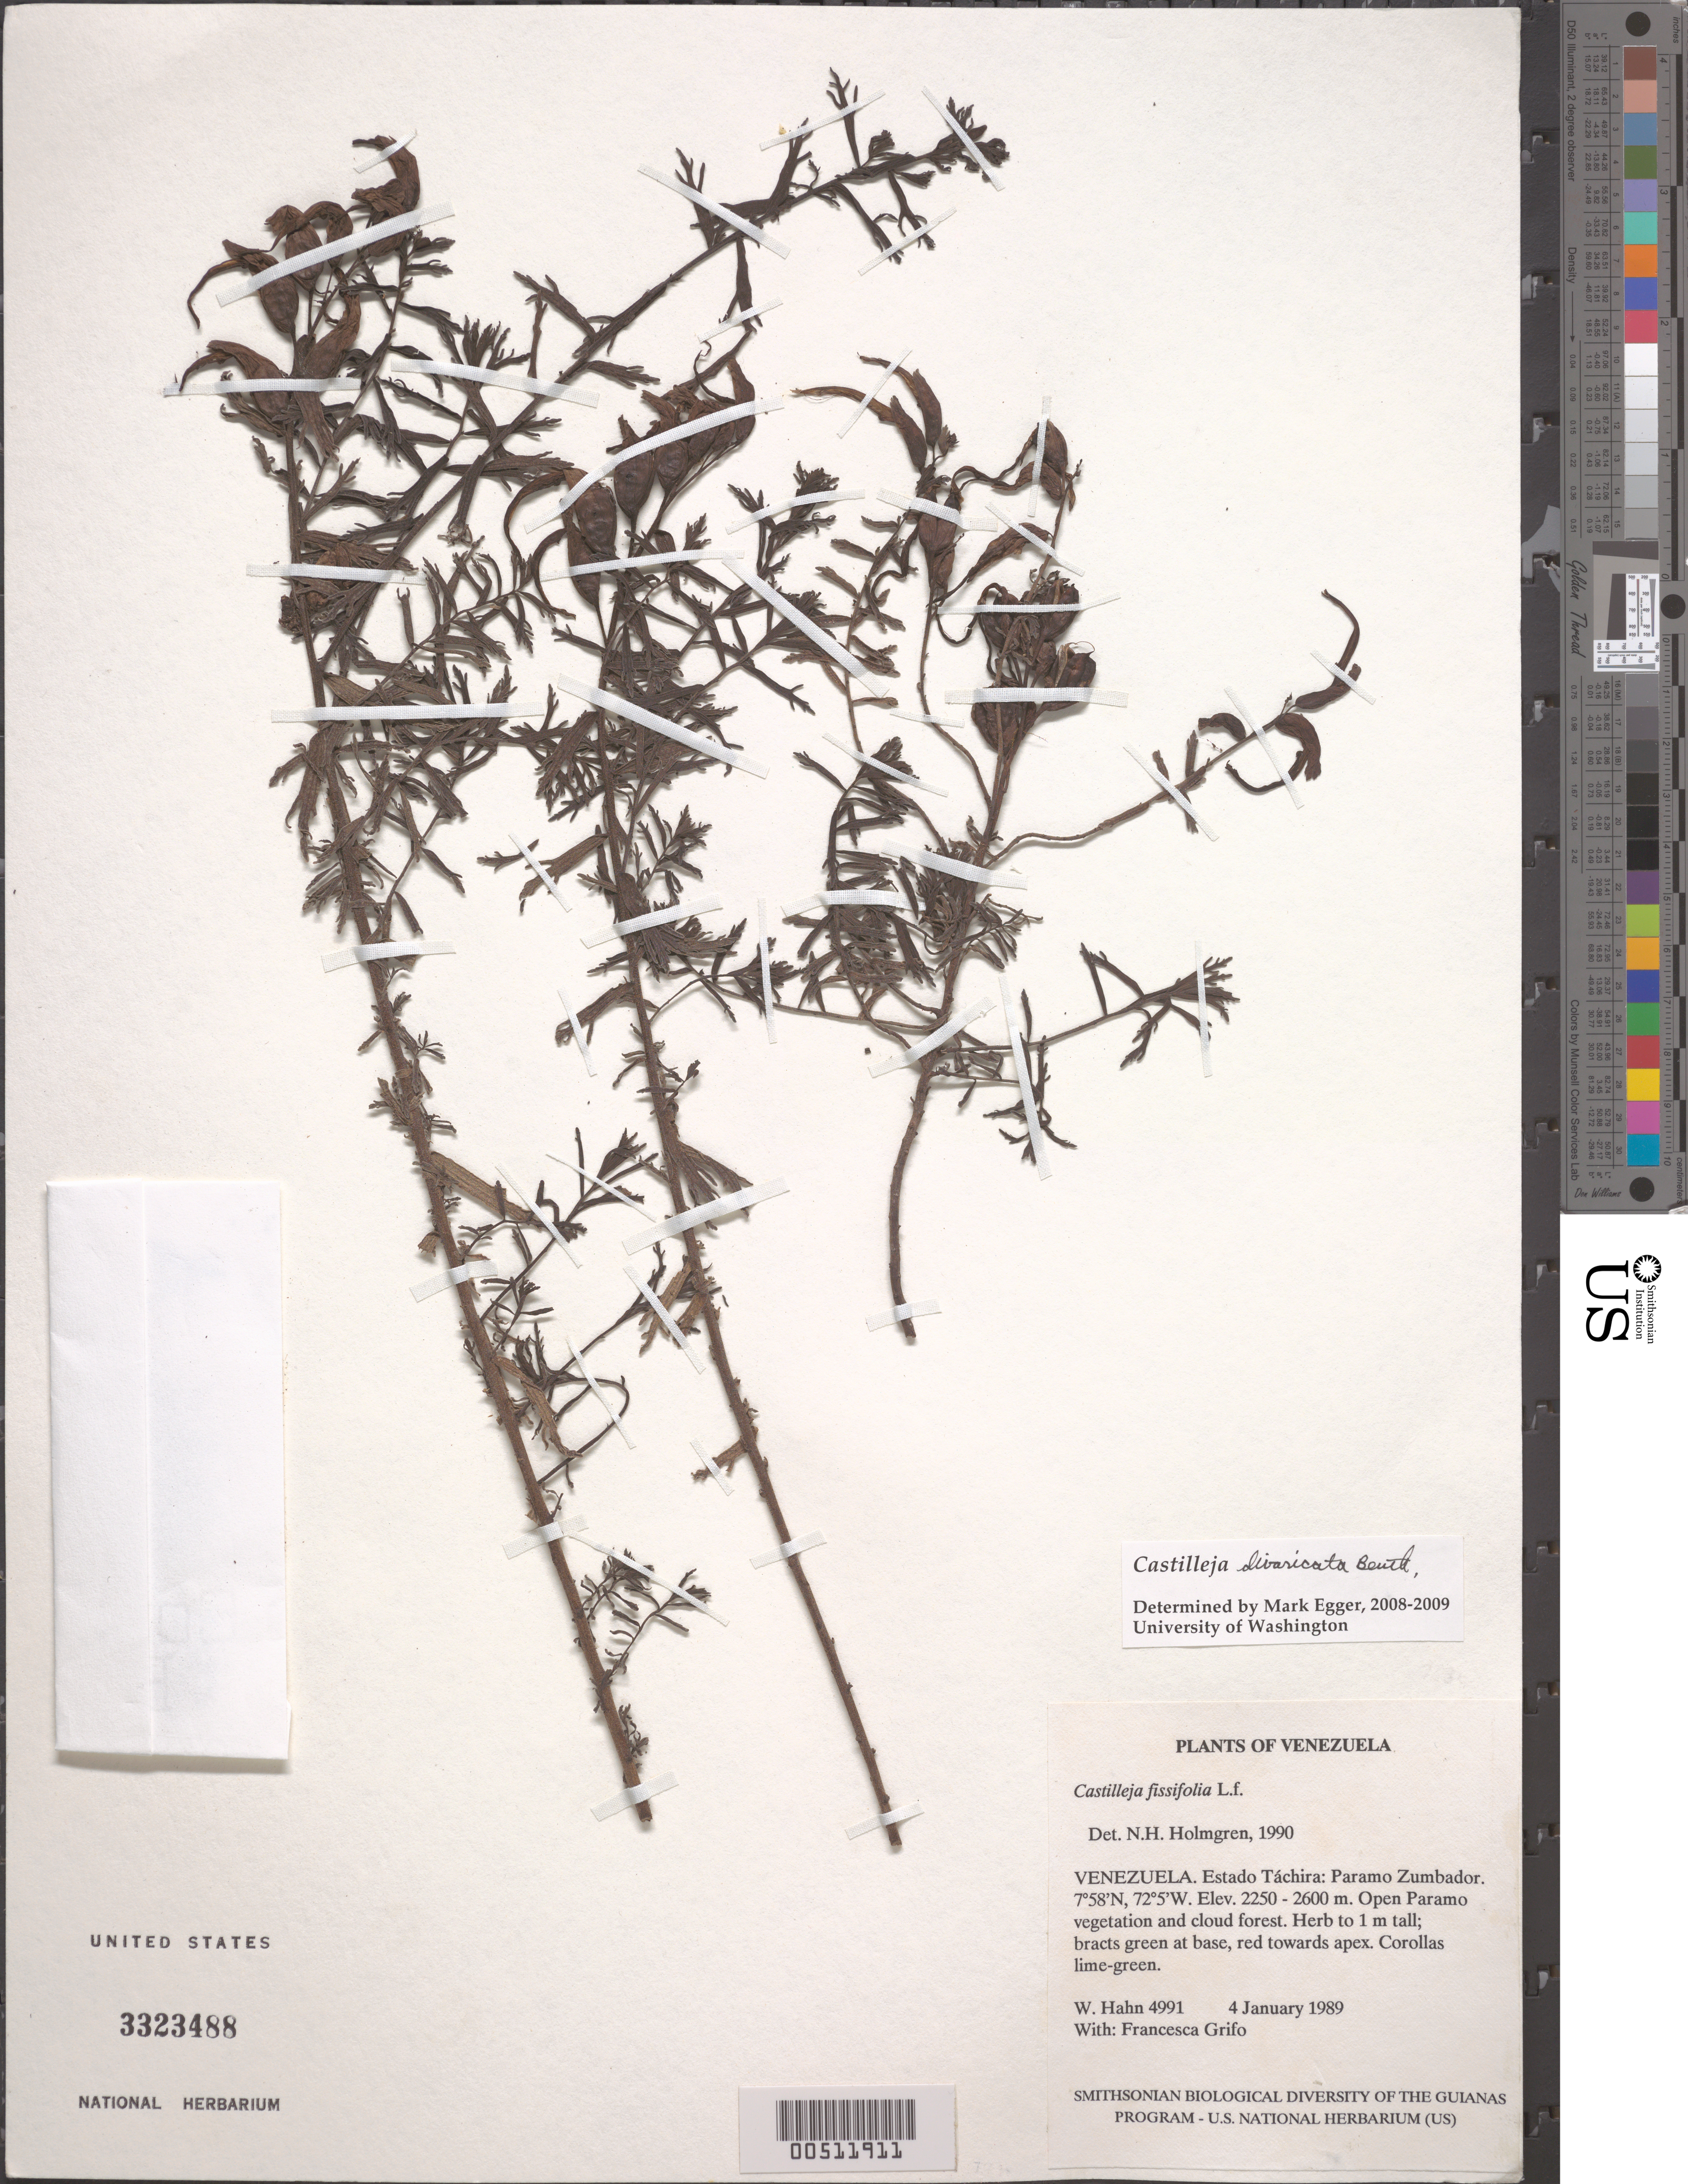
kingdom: Plantae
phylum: Tracheophyta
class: Magnoliopsida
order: Lamiales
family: Orobanchaceae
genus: Castilleja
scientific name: Castilleja divaricata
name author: Benth.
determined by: Egger, J. M., University of Washington Botanic Gardens (UNITED STATES)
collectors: W. Hahn & F. Grifo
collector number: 4991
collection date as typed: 4 January 1989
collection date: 1989-01-04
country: Venezuela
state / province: Táchira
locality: Paramo Zumbador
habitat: Open Paramo vegetation and cloud forest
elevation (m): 2250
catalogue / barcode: US 3323488